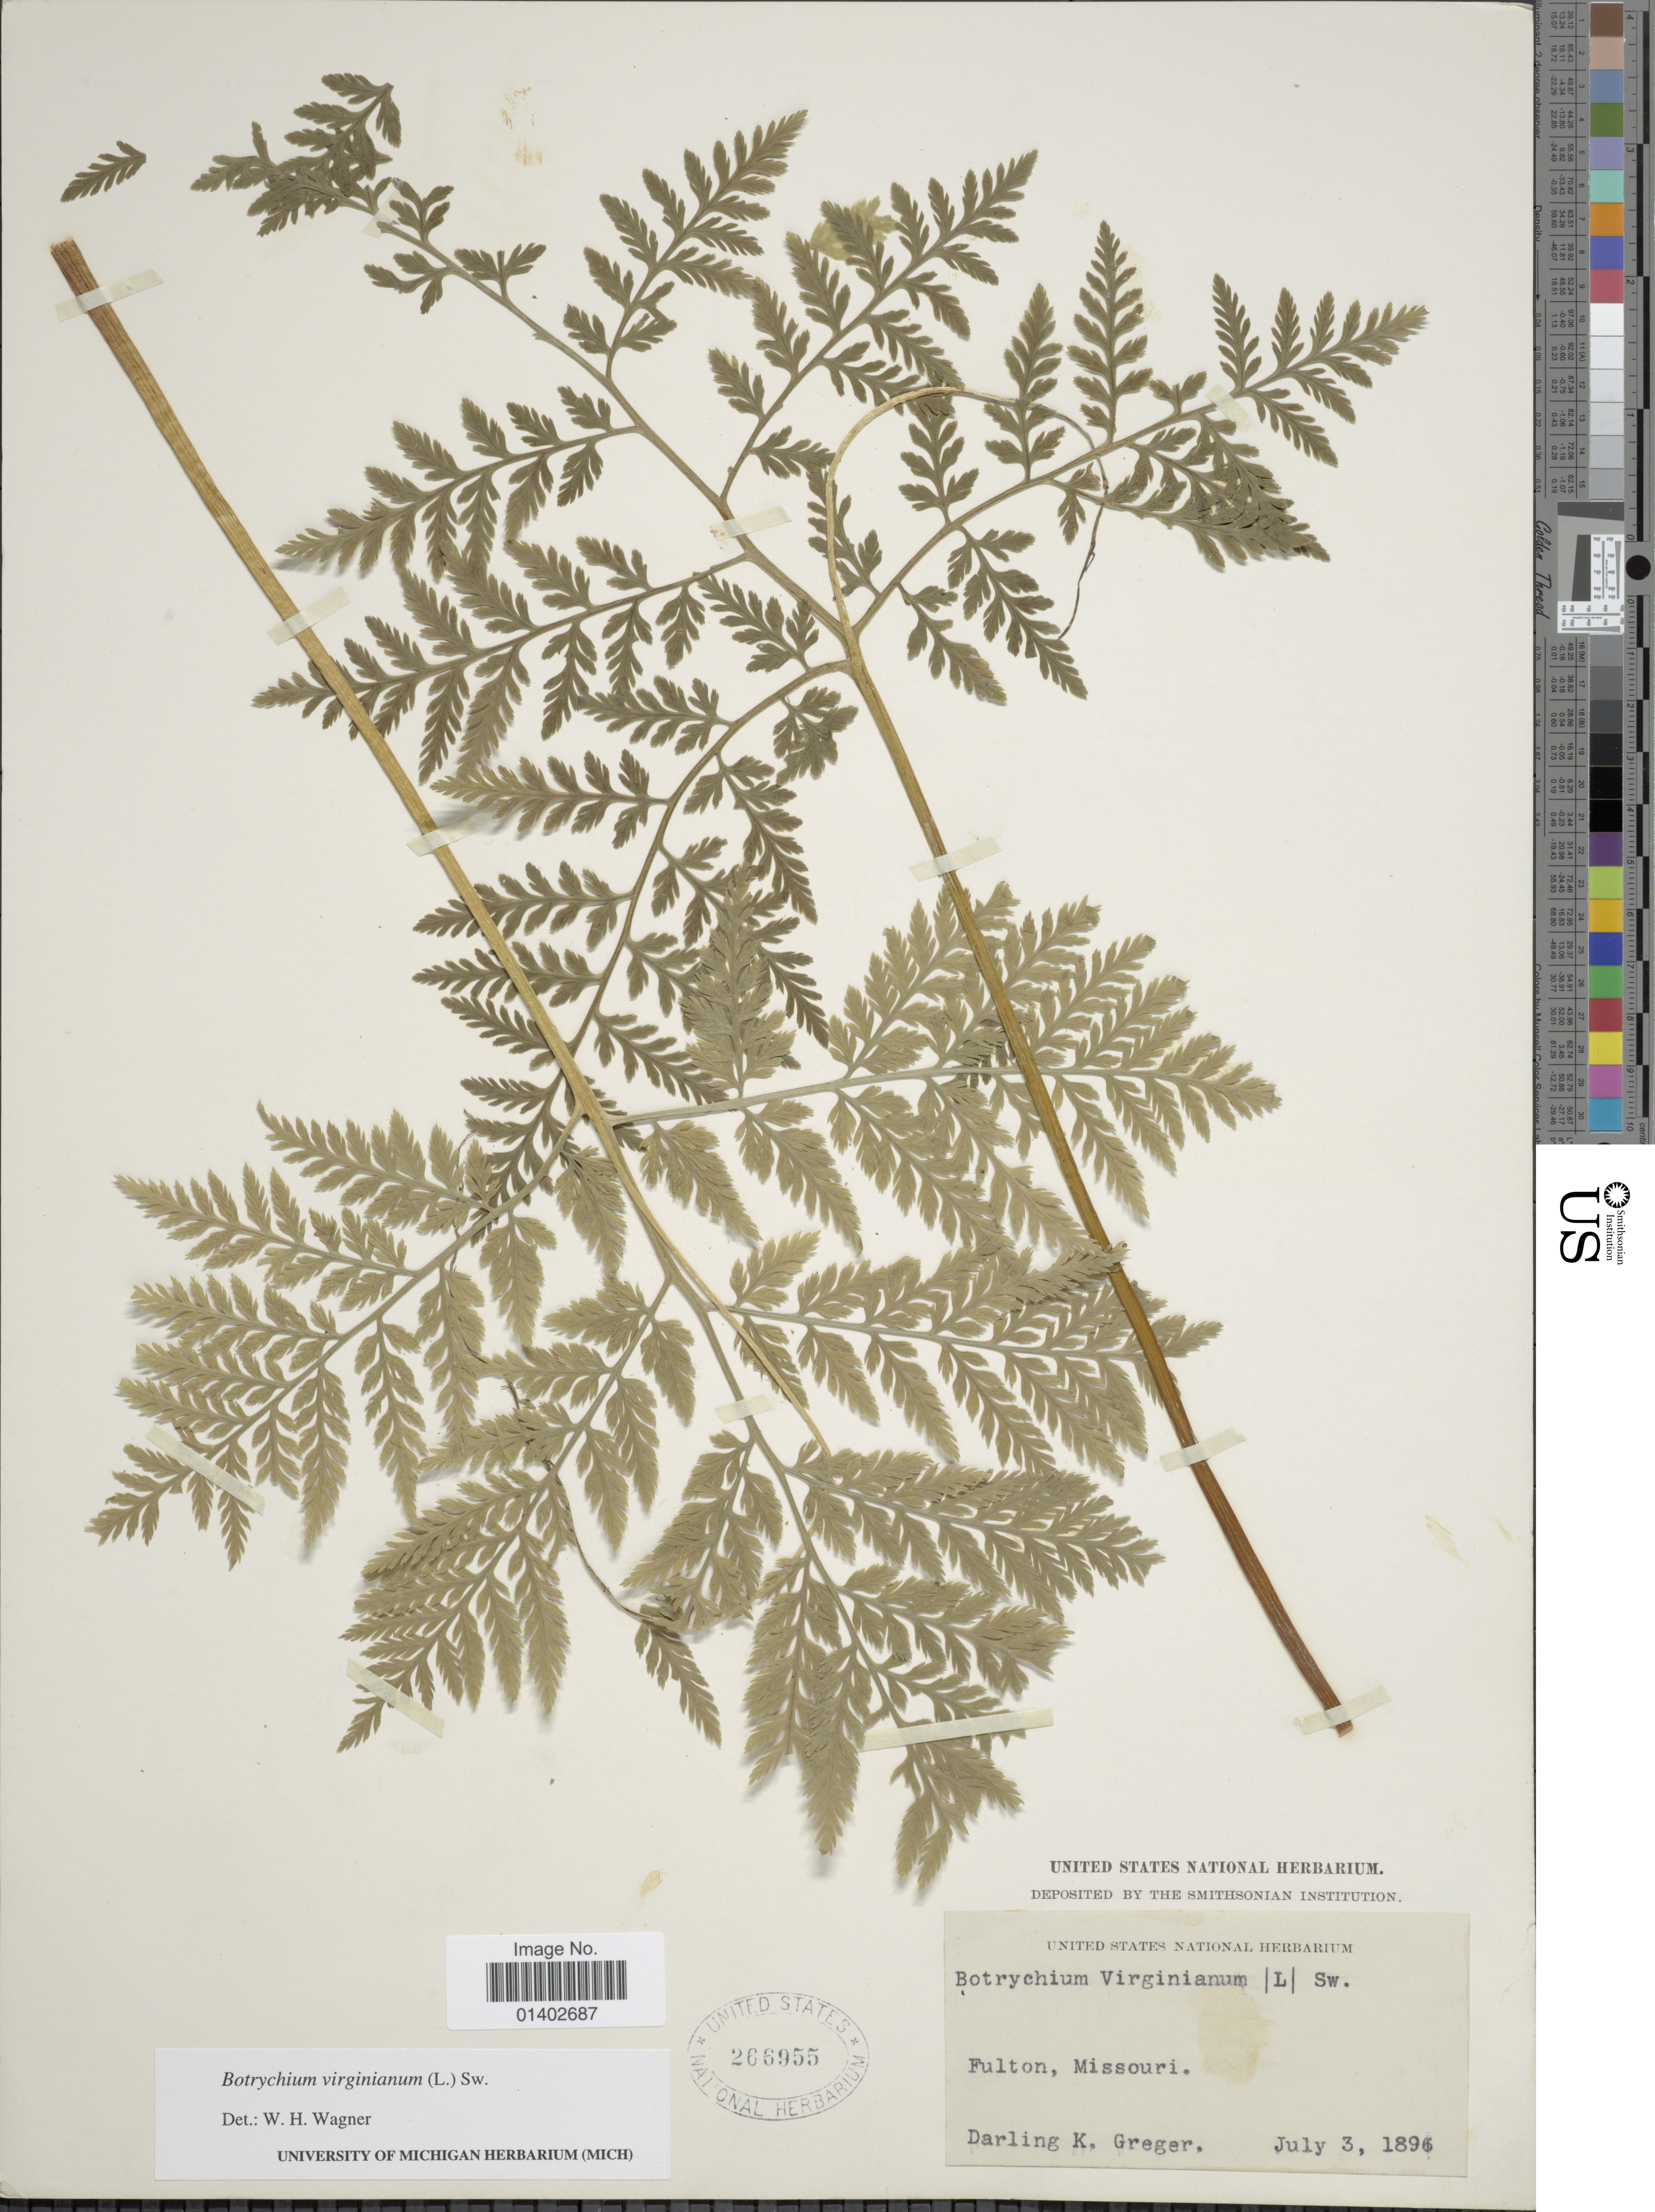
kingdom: Plantae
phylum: Tracheophyta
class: Polypodiopsida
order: Ophioglossales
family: Ophioglossaceae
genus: Botrychium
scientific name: Botrychium virginianum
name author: (L.) Sw.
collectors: D. Greger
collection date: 1896-07-03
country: United States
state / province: Missouri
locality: Fulton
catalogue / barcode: US 266955